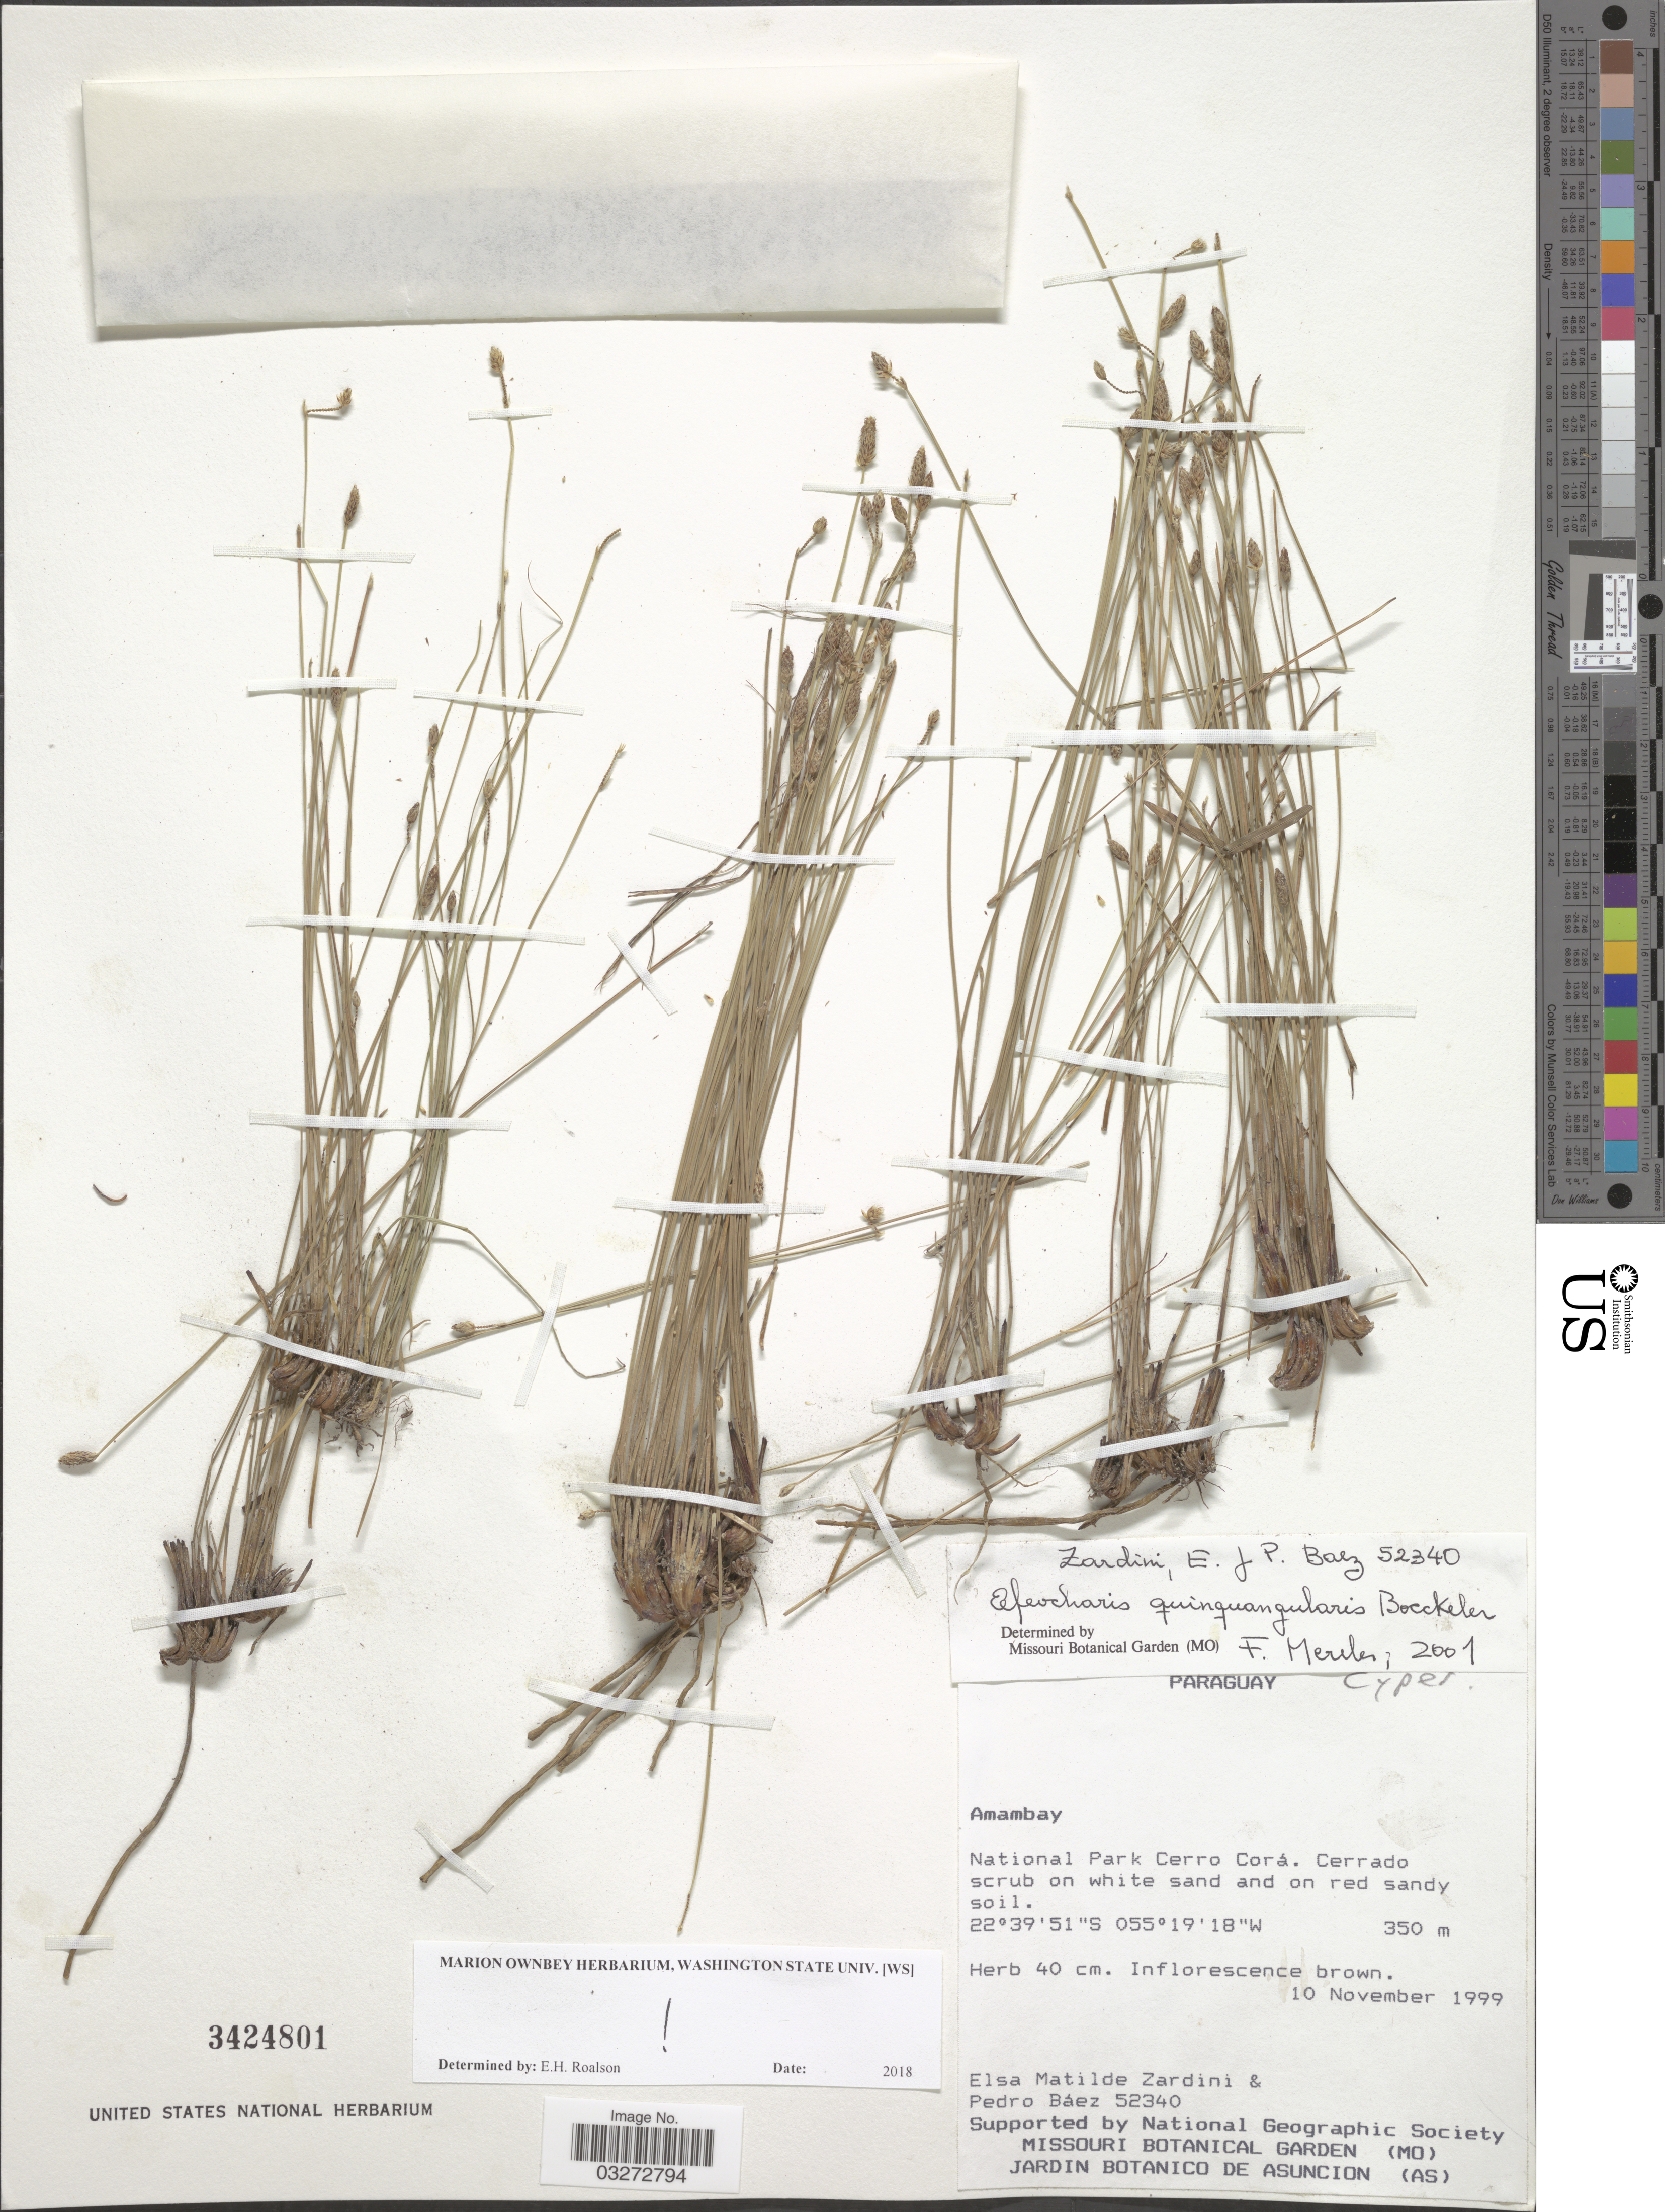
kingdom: Plantae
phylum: Tracheophyta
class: Liliopsida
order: Poales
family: Cyperaceae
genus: Eleocharis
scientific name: Eleocharis quinquangularis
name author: Boeckeler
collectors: E. M. Zardini & P. Báez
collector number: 52340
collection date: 1999-11-10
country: Paraguay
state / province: Amambay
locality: National Park Cerro Corá.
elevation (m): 350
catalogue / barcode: US 3424801